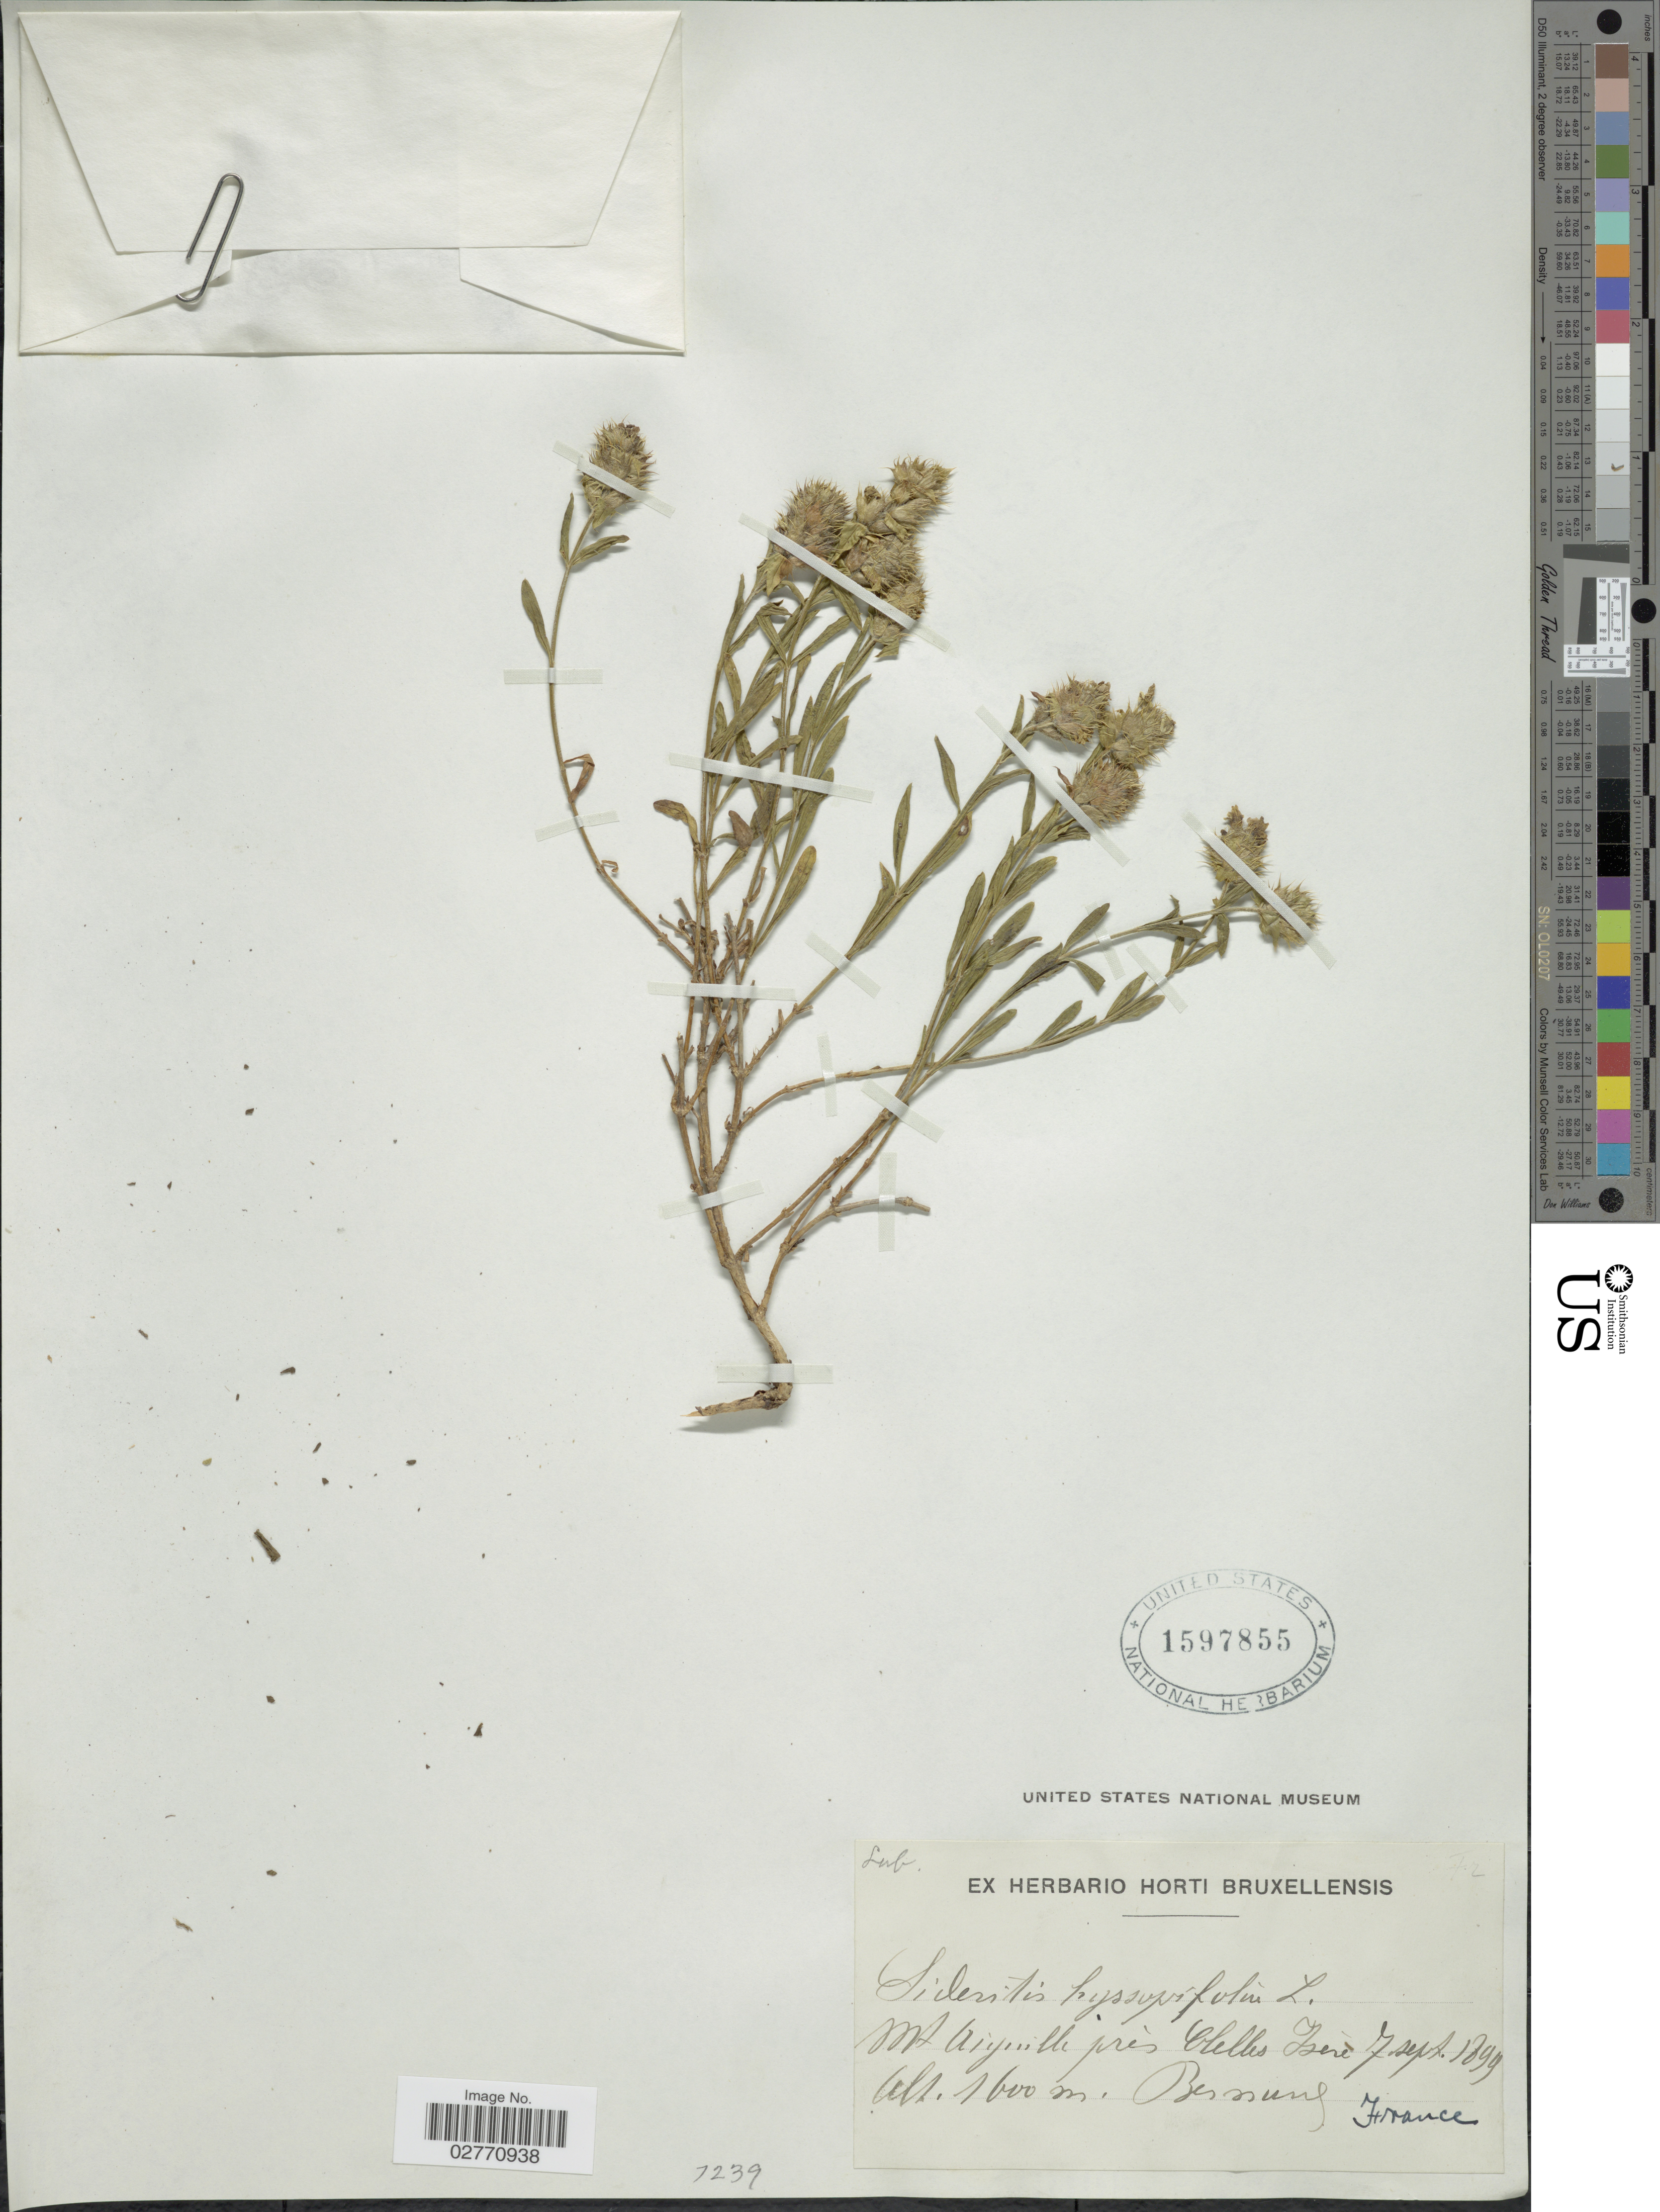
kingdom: Plantae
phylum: Tracheophyta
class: Magnoliopsida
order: Lamiales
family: Lamiaceae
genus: Sideritis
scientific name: Sideritis hyssopifolia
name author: L.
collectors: ex herb. Horti Bruxellensis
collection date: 1899-09-07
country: France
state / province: Auvergne-Rhône-Alpes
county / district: Isère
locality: Mt. Aiguille près Ollelis Iseré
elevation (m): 1600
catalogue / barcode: US 1597855